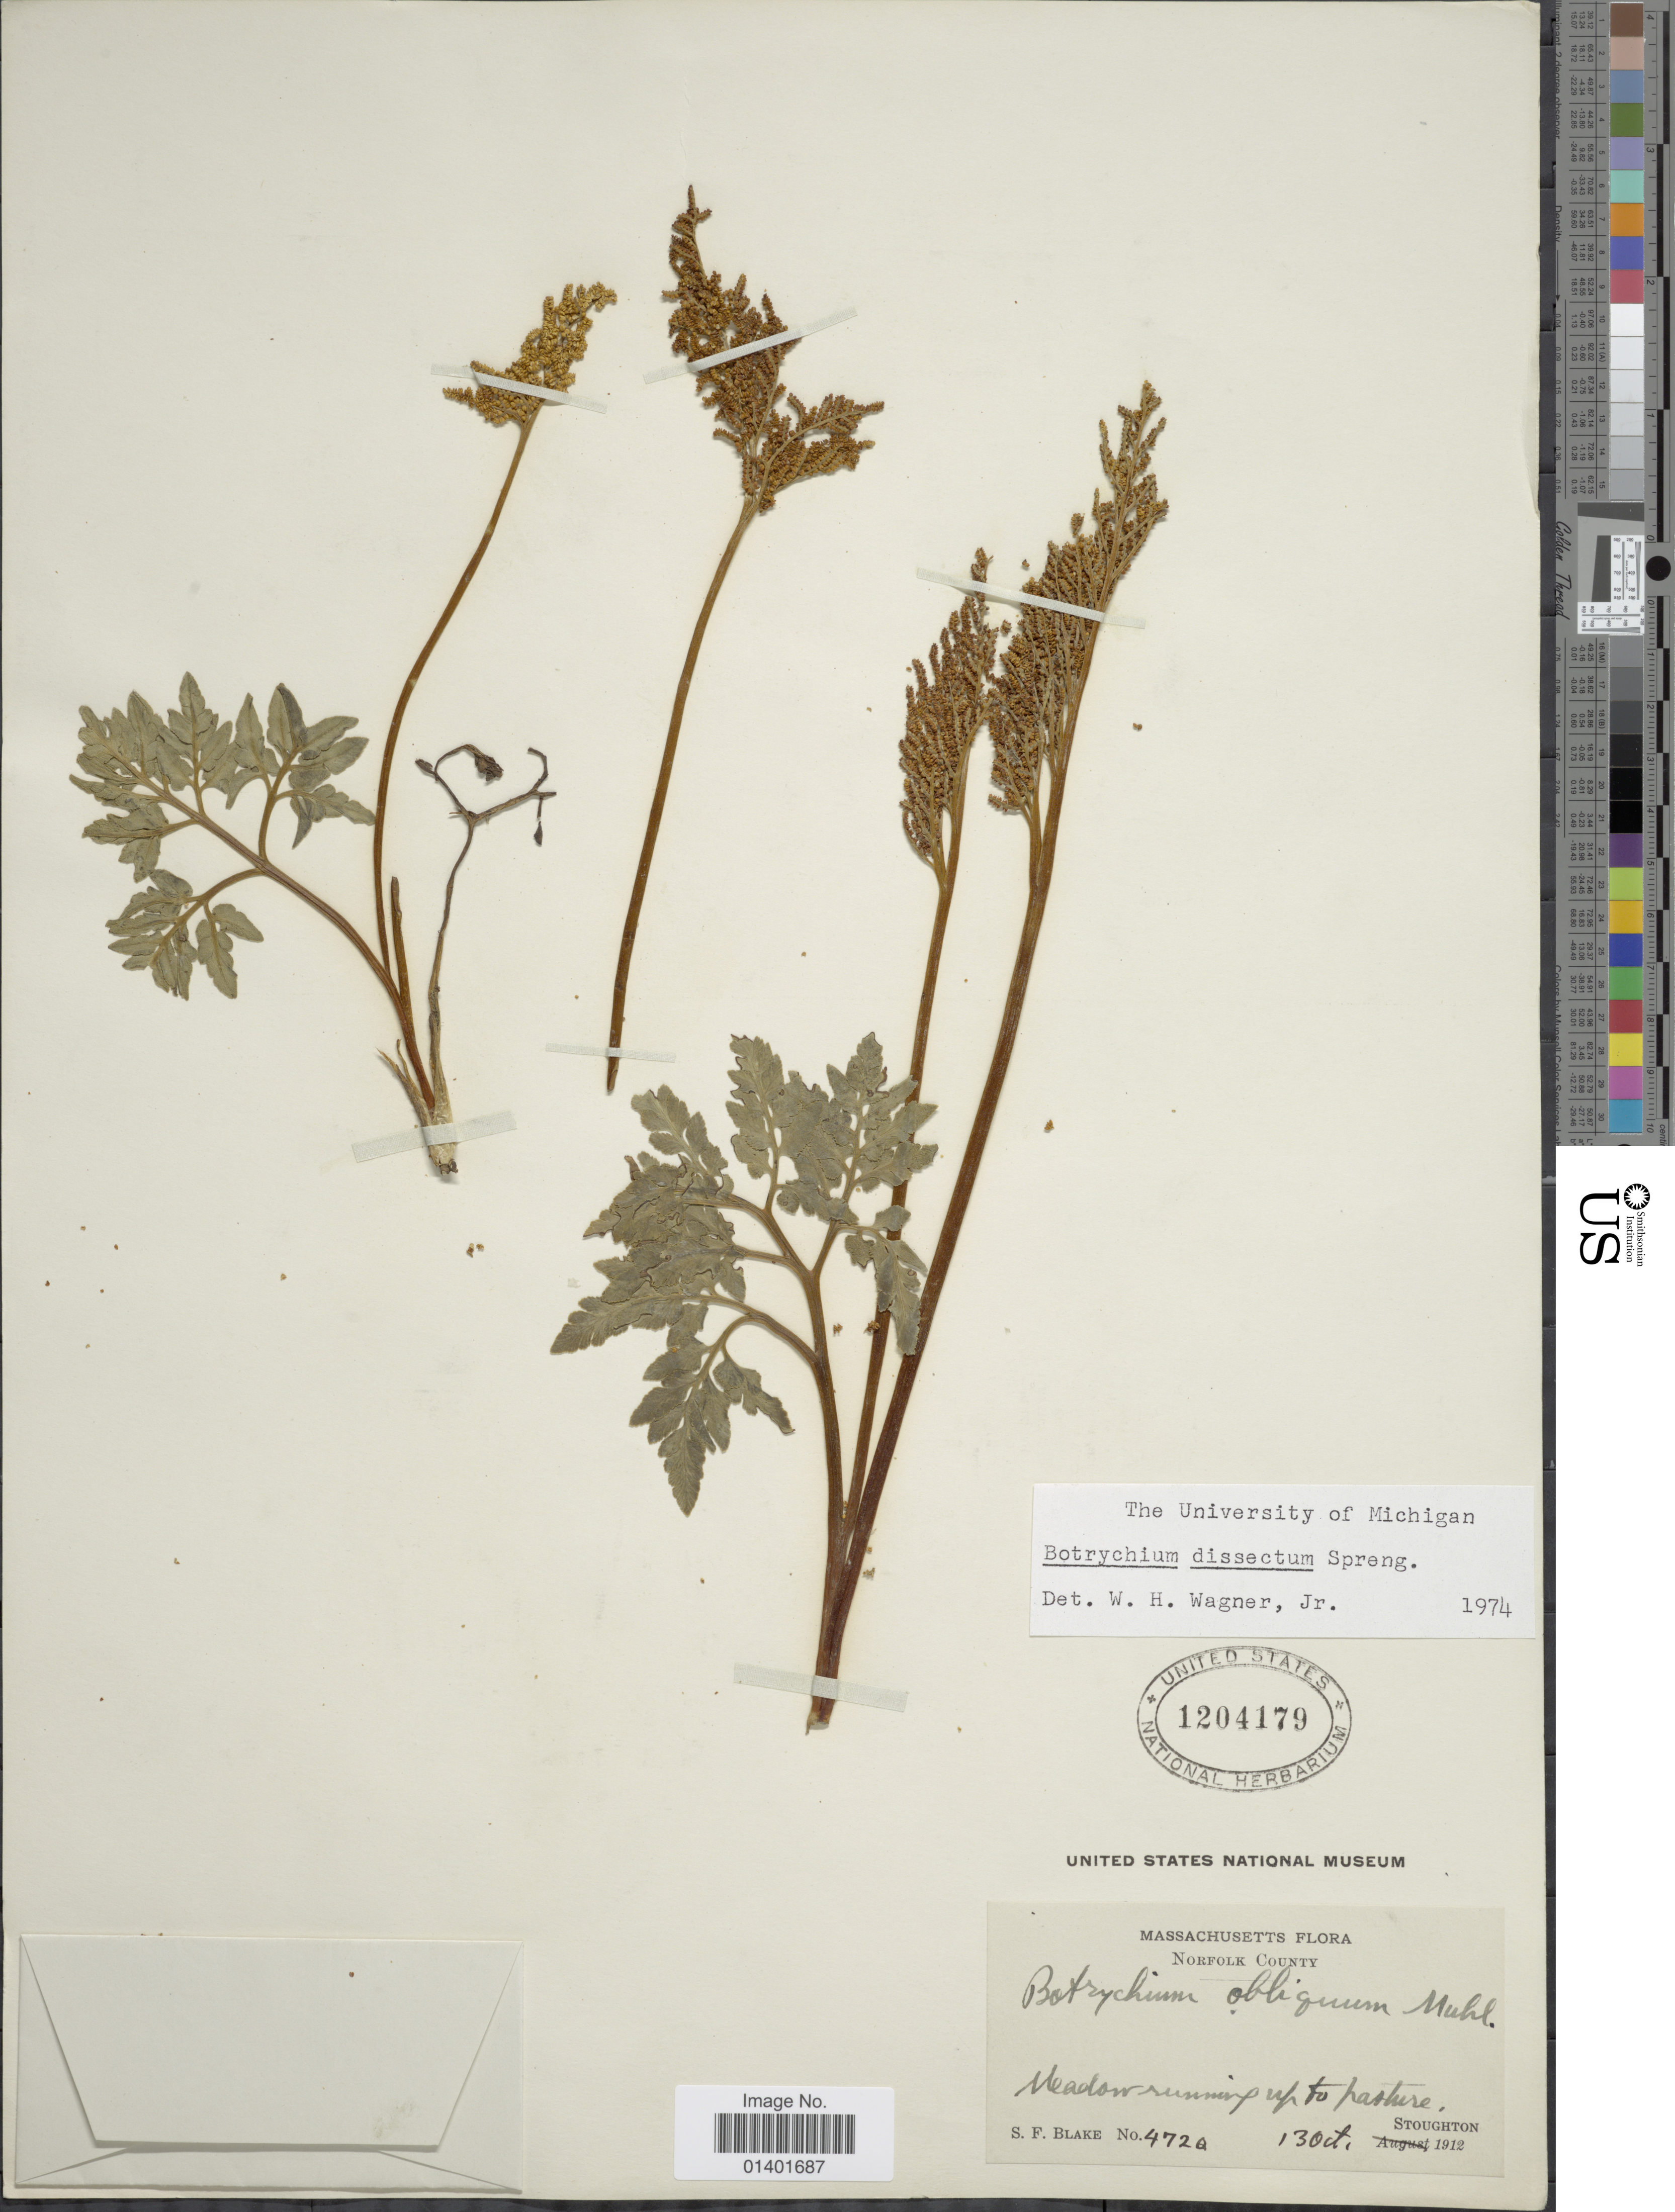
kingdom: Plantae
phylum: Tracheophyta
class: Polypodiopsida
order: Ophioglossales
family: Ophioglossaceae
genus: Botrychium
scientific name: Botrychium dissectum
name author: Spreng.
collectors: S. Blake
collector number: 4720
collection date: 1912-10-13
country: United States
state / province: Massachusetts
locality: Norfolk County, Stoughton.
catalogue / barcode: US 1204179